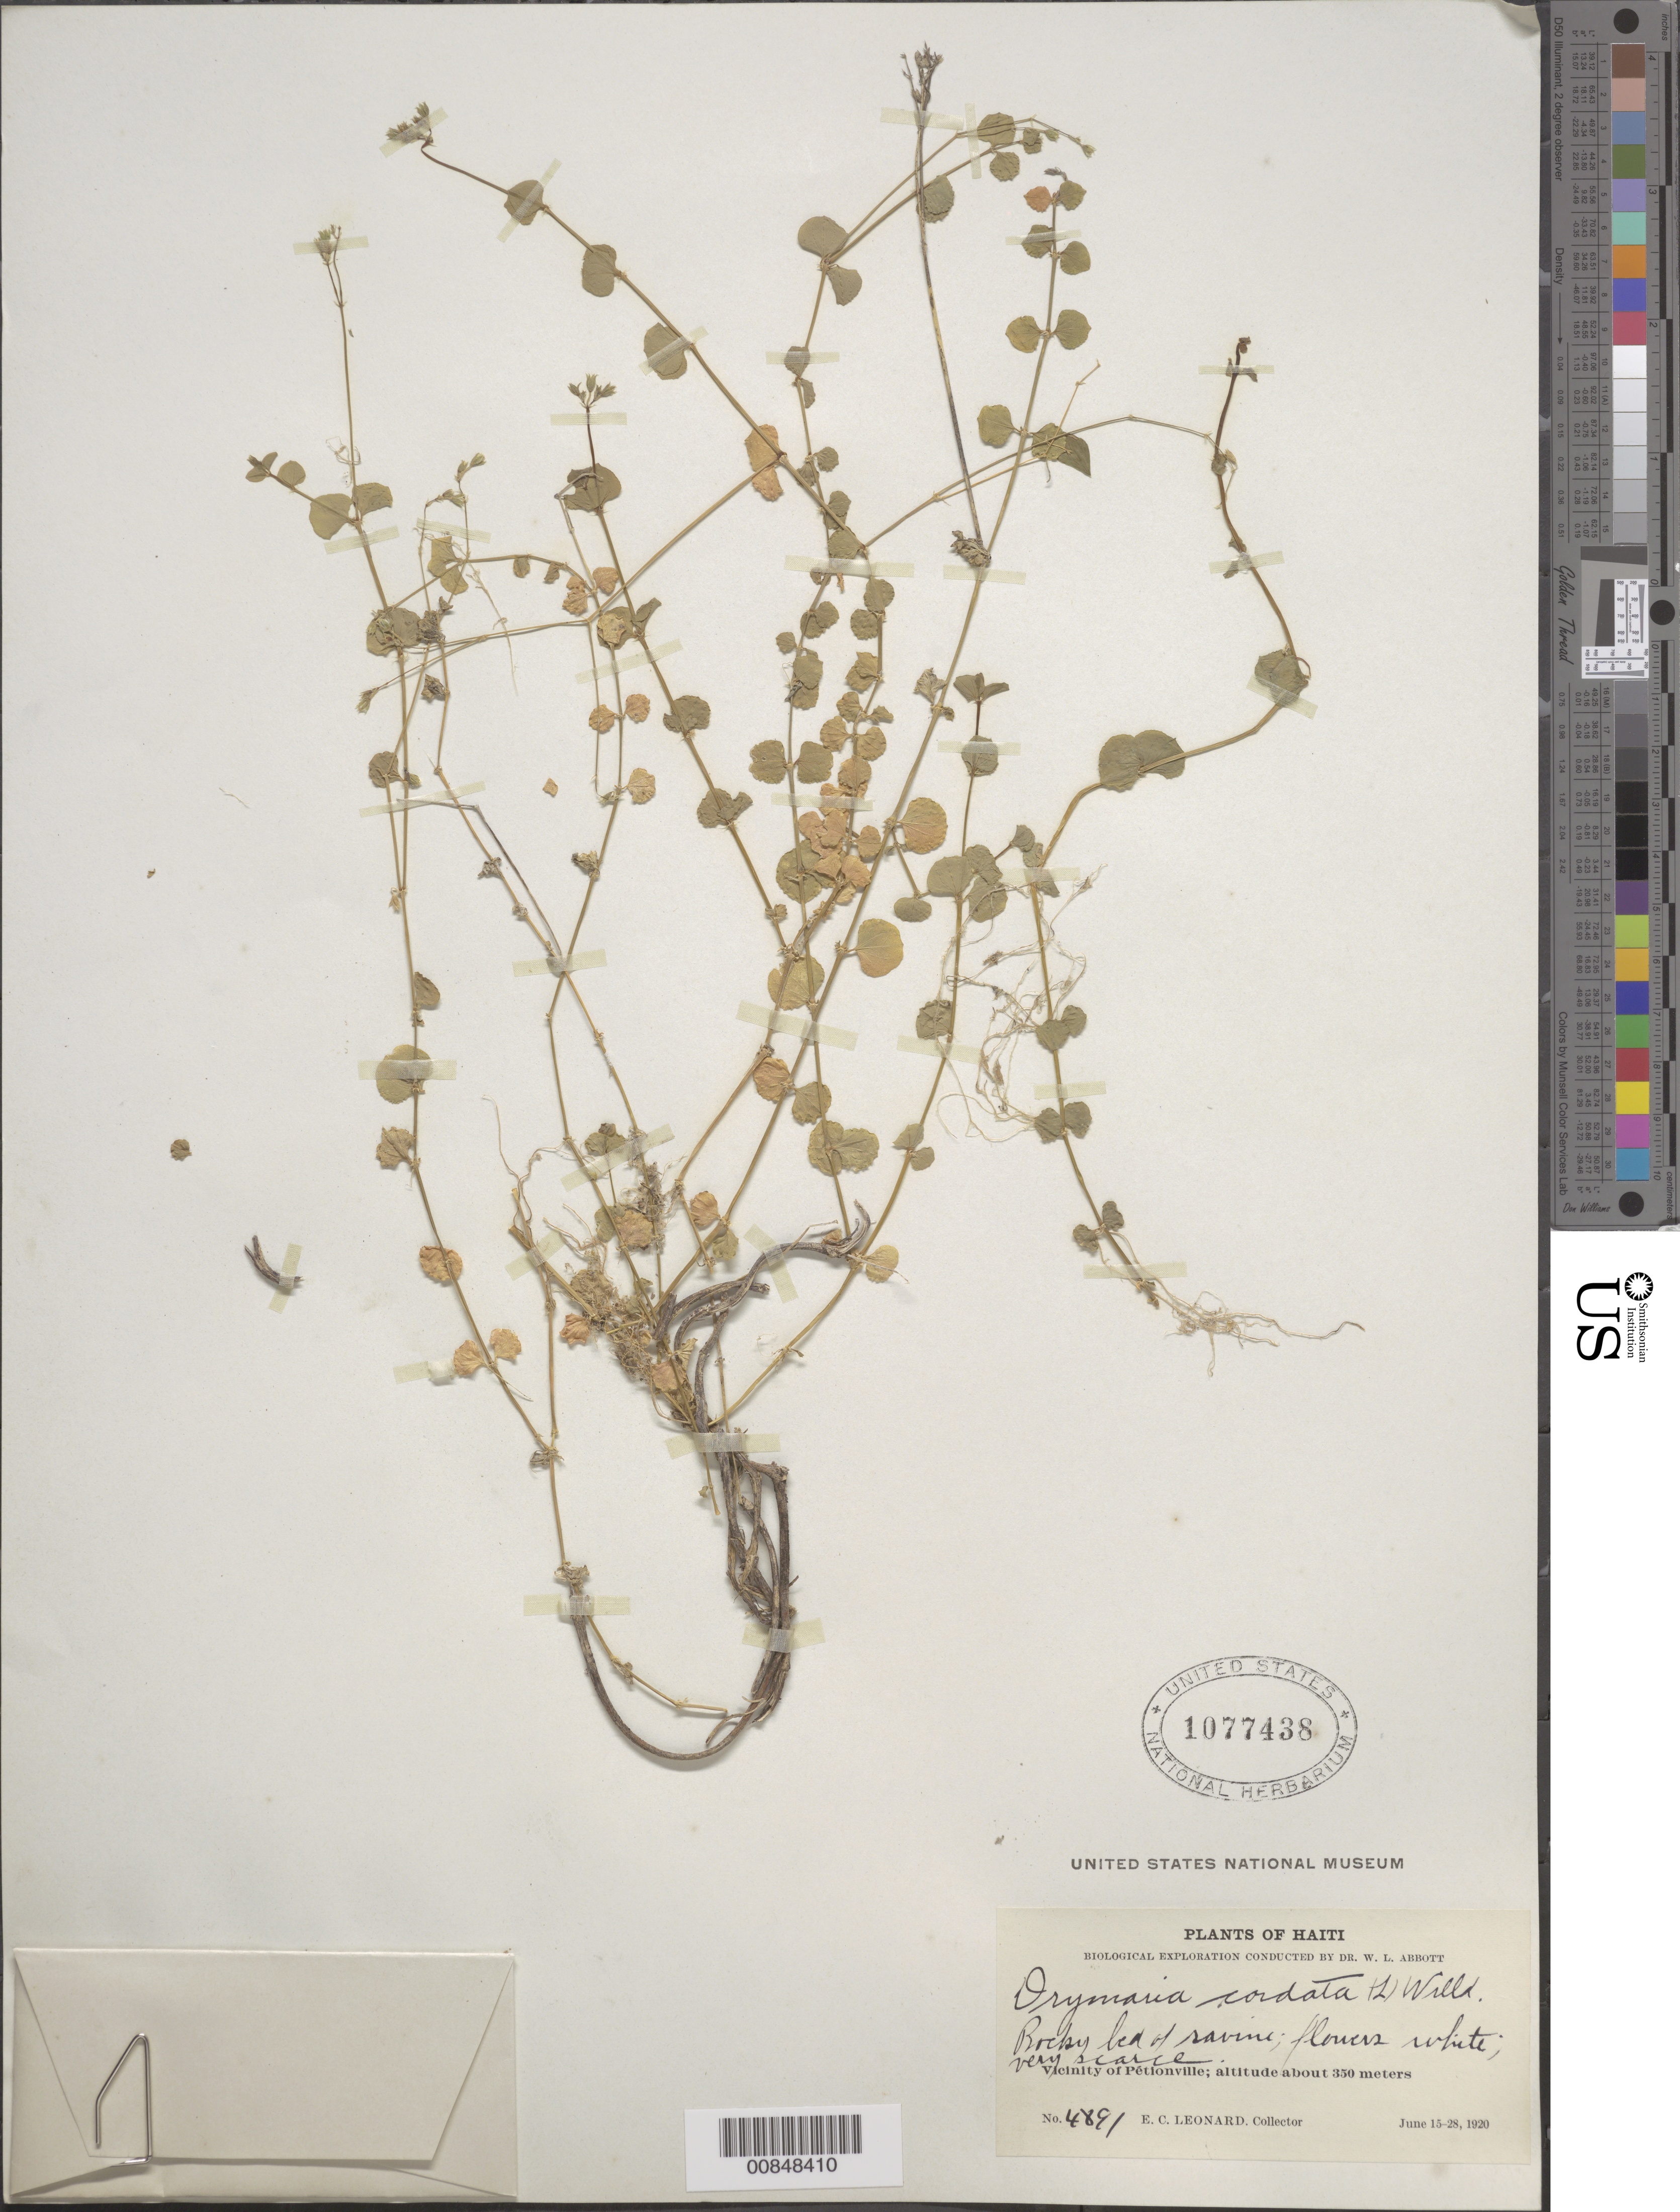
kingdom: Plantae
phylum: Tracheophyta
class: Magnoliopsida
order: Caryophyllales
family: Caryophyllaceae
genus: Drymaria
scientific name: Drymaria cordata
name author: (L.) Willd. ex Schult.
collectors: E. C. Leonard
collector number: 4891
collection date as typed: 15 Jun 1920 to 28 Jun 1920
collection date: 1920-06-15/1920-06-28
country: Haiti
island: Hispaniola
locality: Vicinity of Pétionville.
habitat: Rocky bed of ravine.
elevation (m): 350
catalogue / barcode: US 1077438